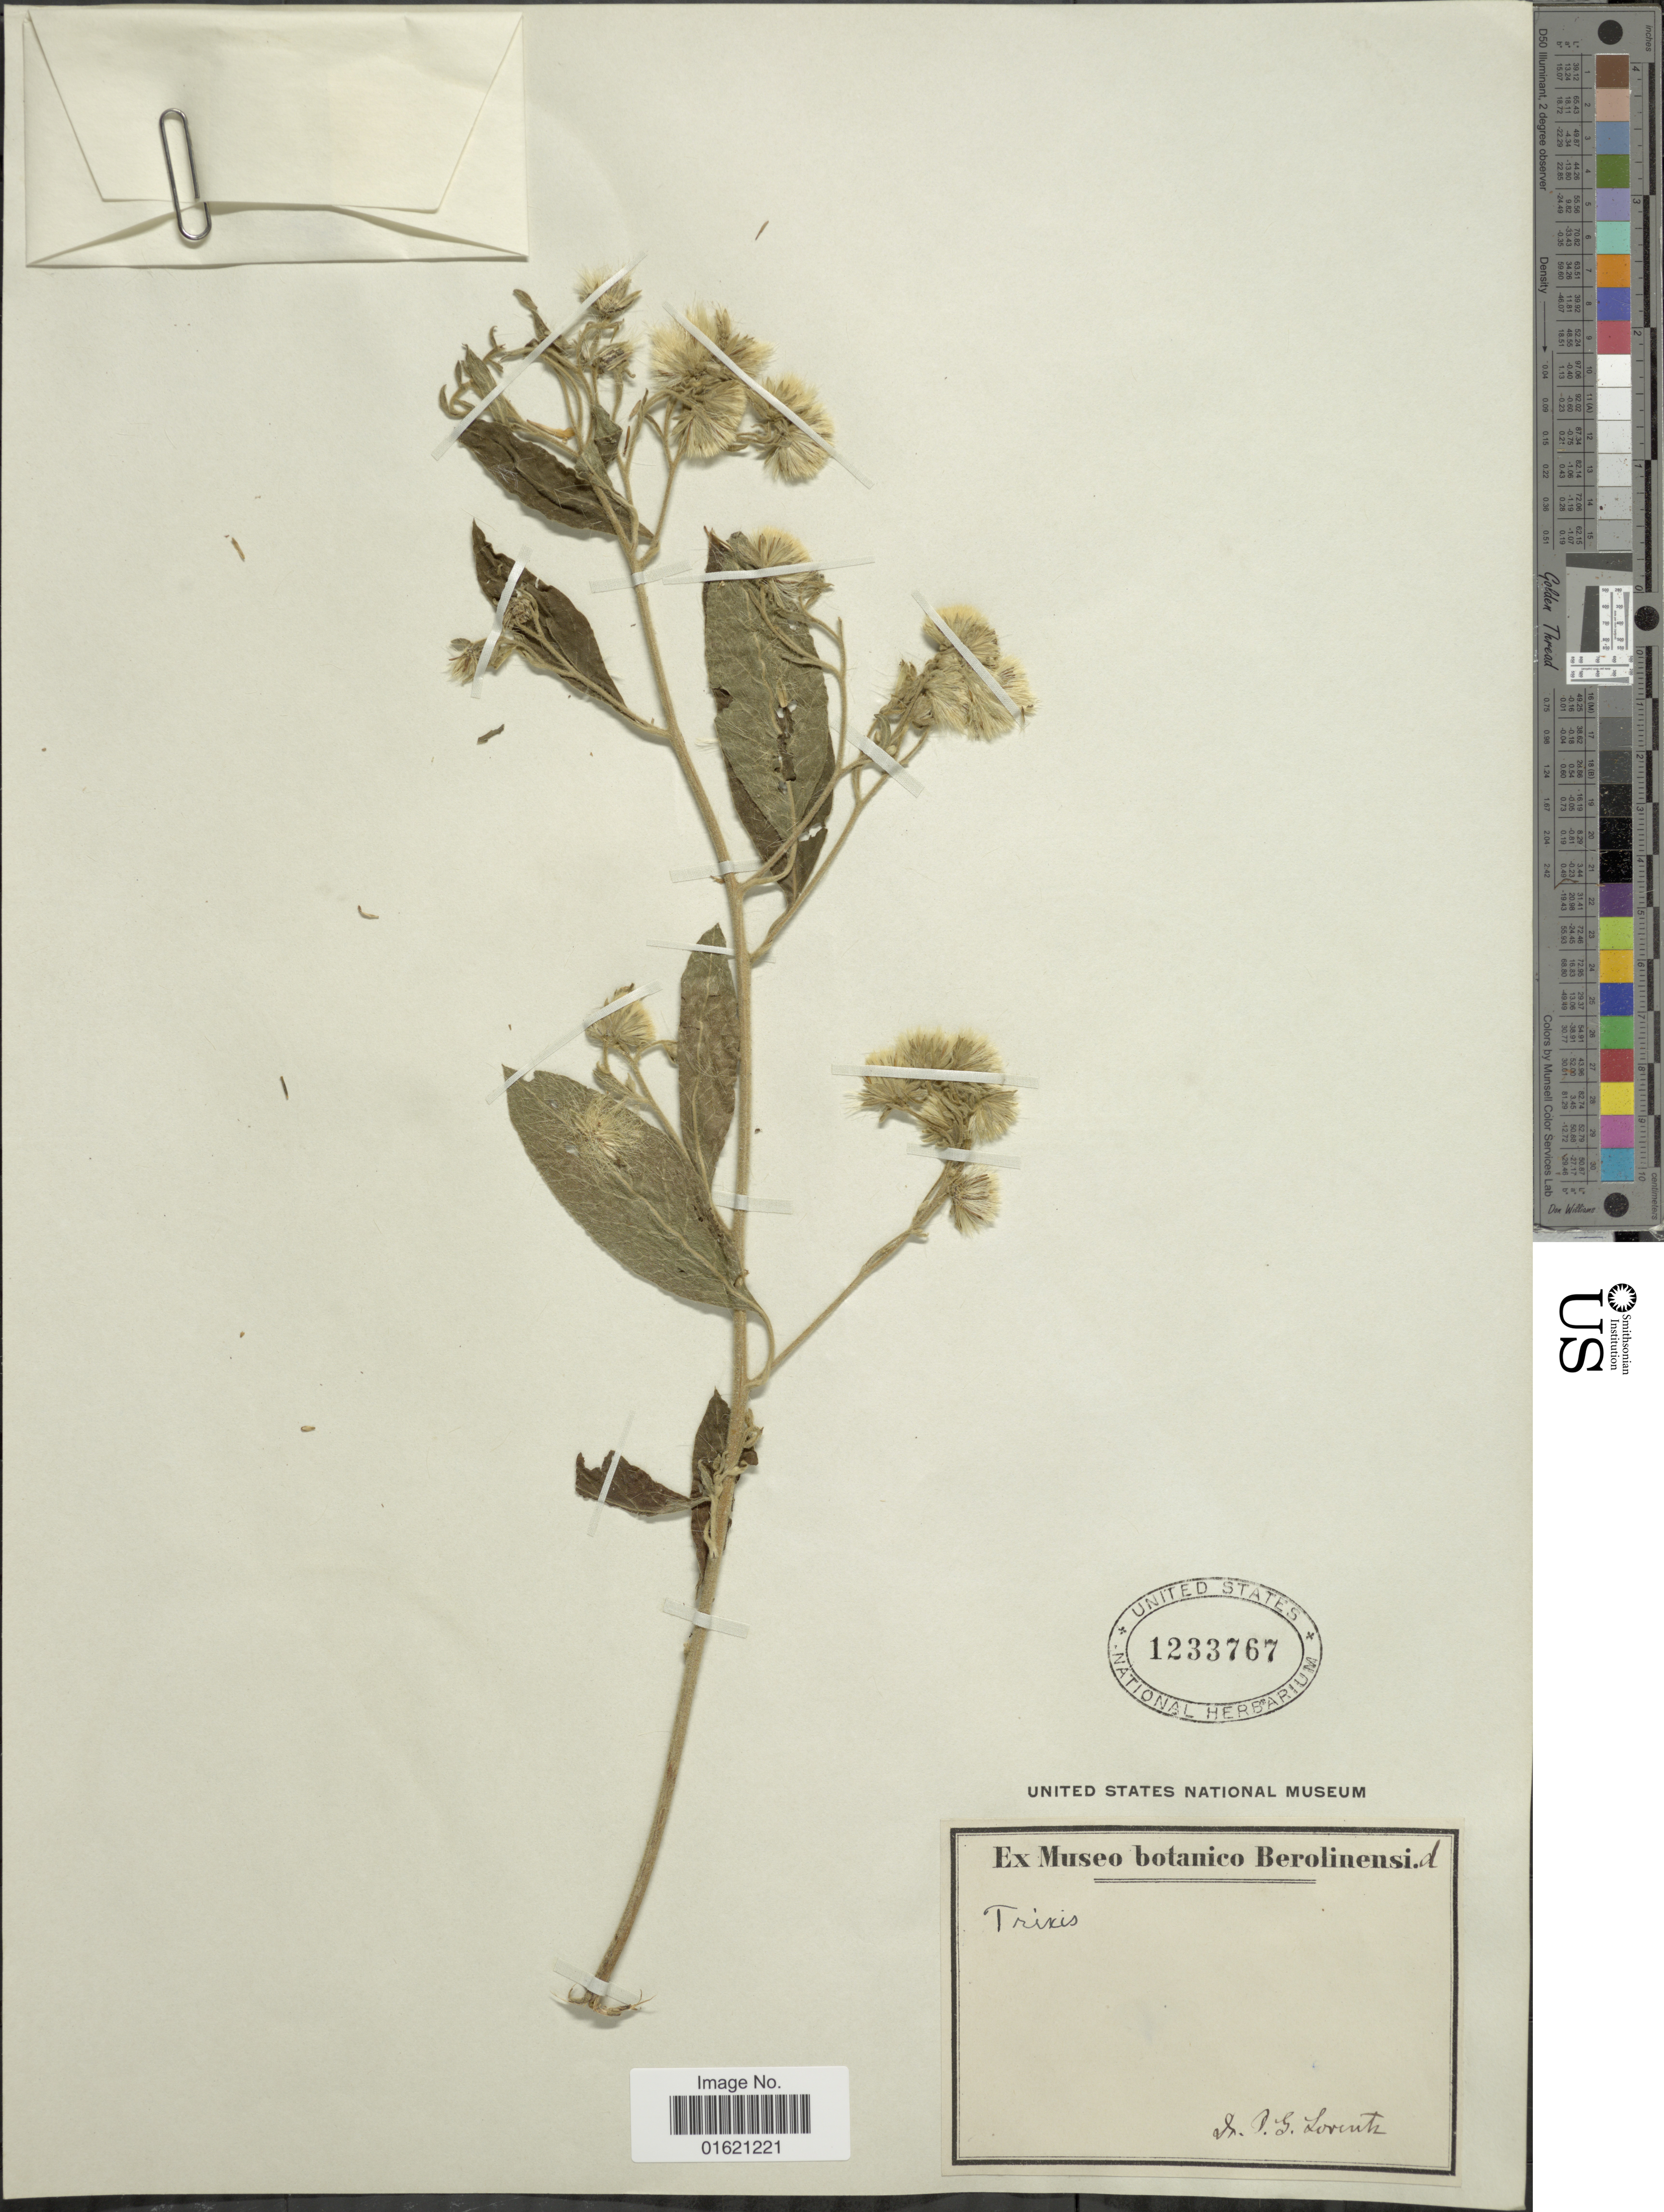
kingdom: Plantae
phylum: Tracheophyta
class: Magnoliopsida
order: Asterales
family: Asteraceae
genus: Trixis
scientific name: Trixis praestans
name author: (Vell.) Cabrera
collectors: P. G. Lorentz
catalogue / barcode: US 1233767